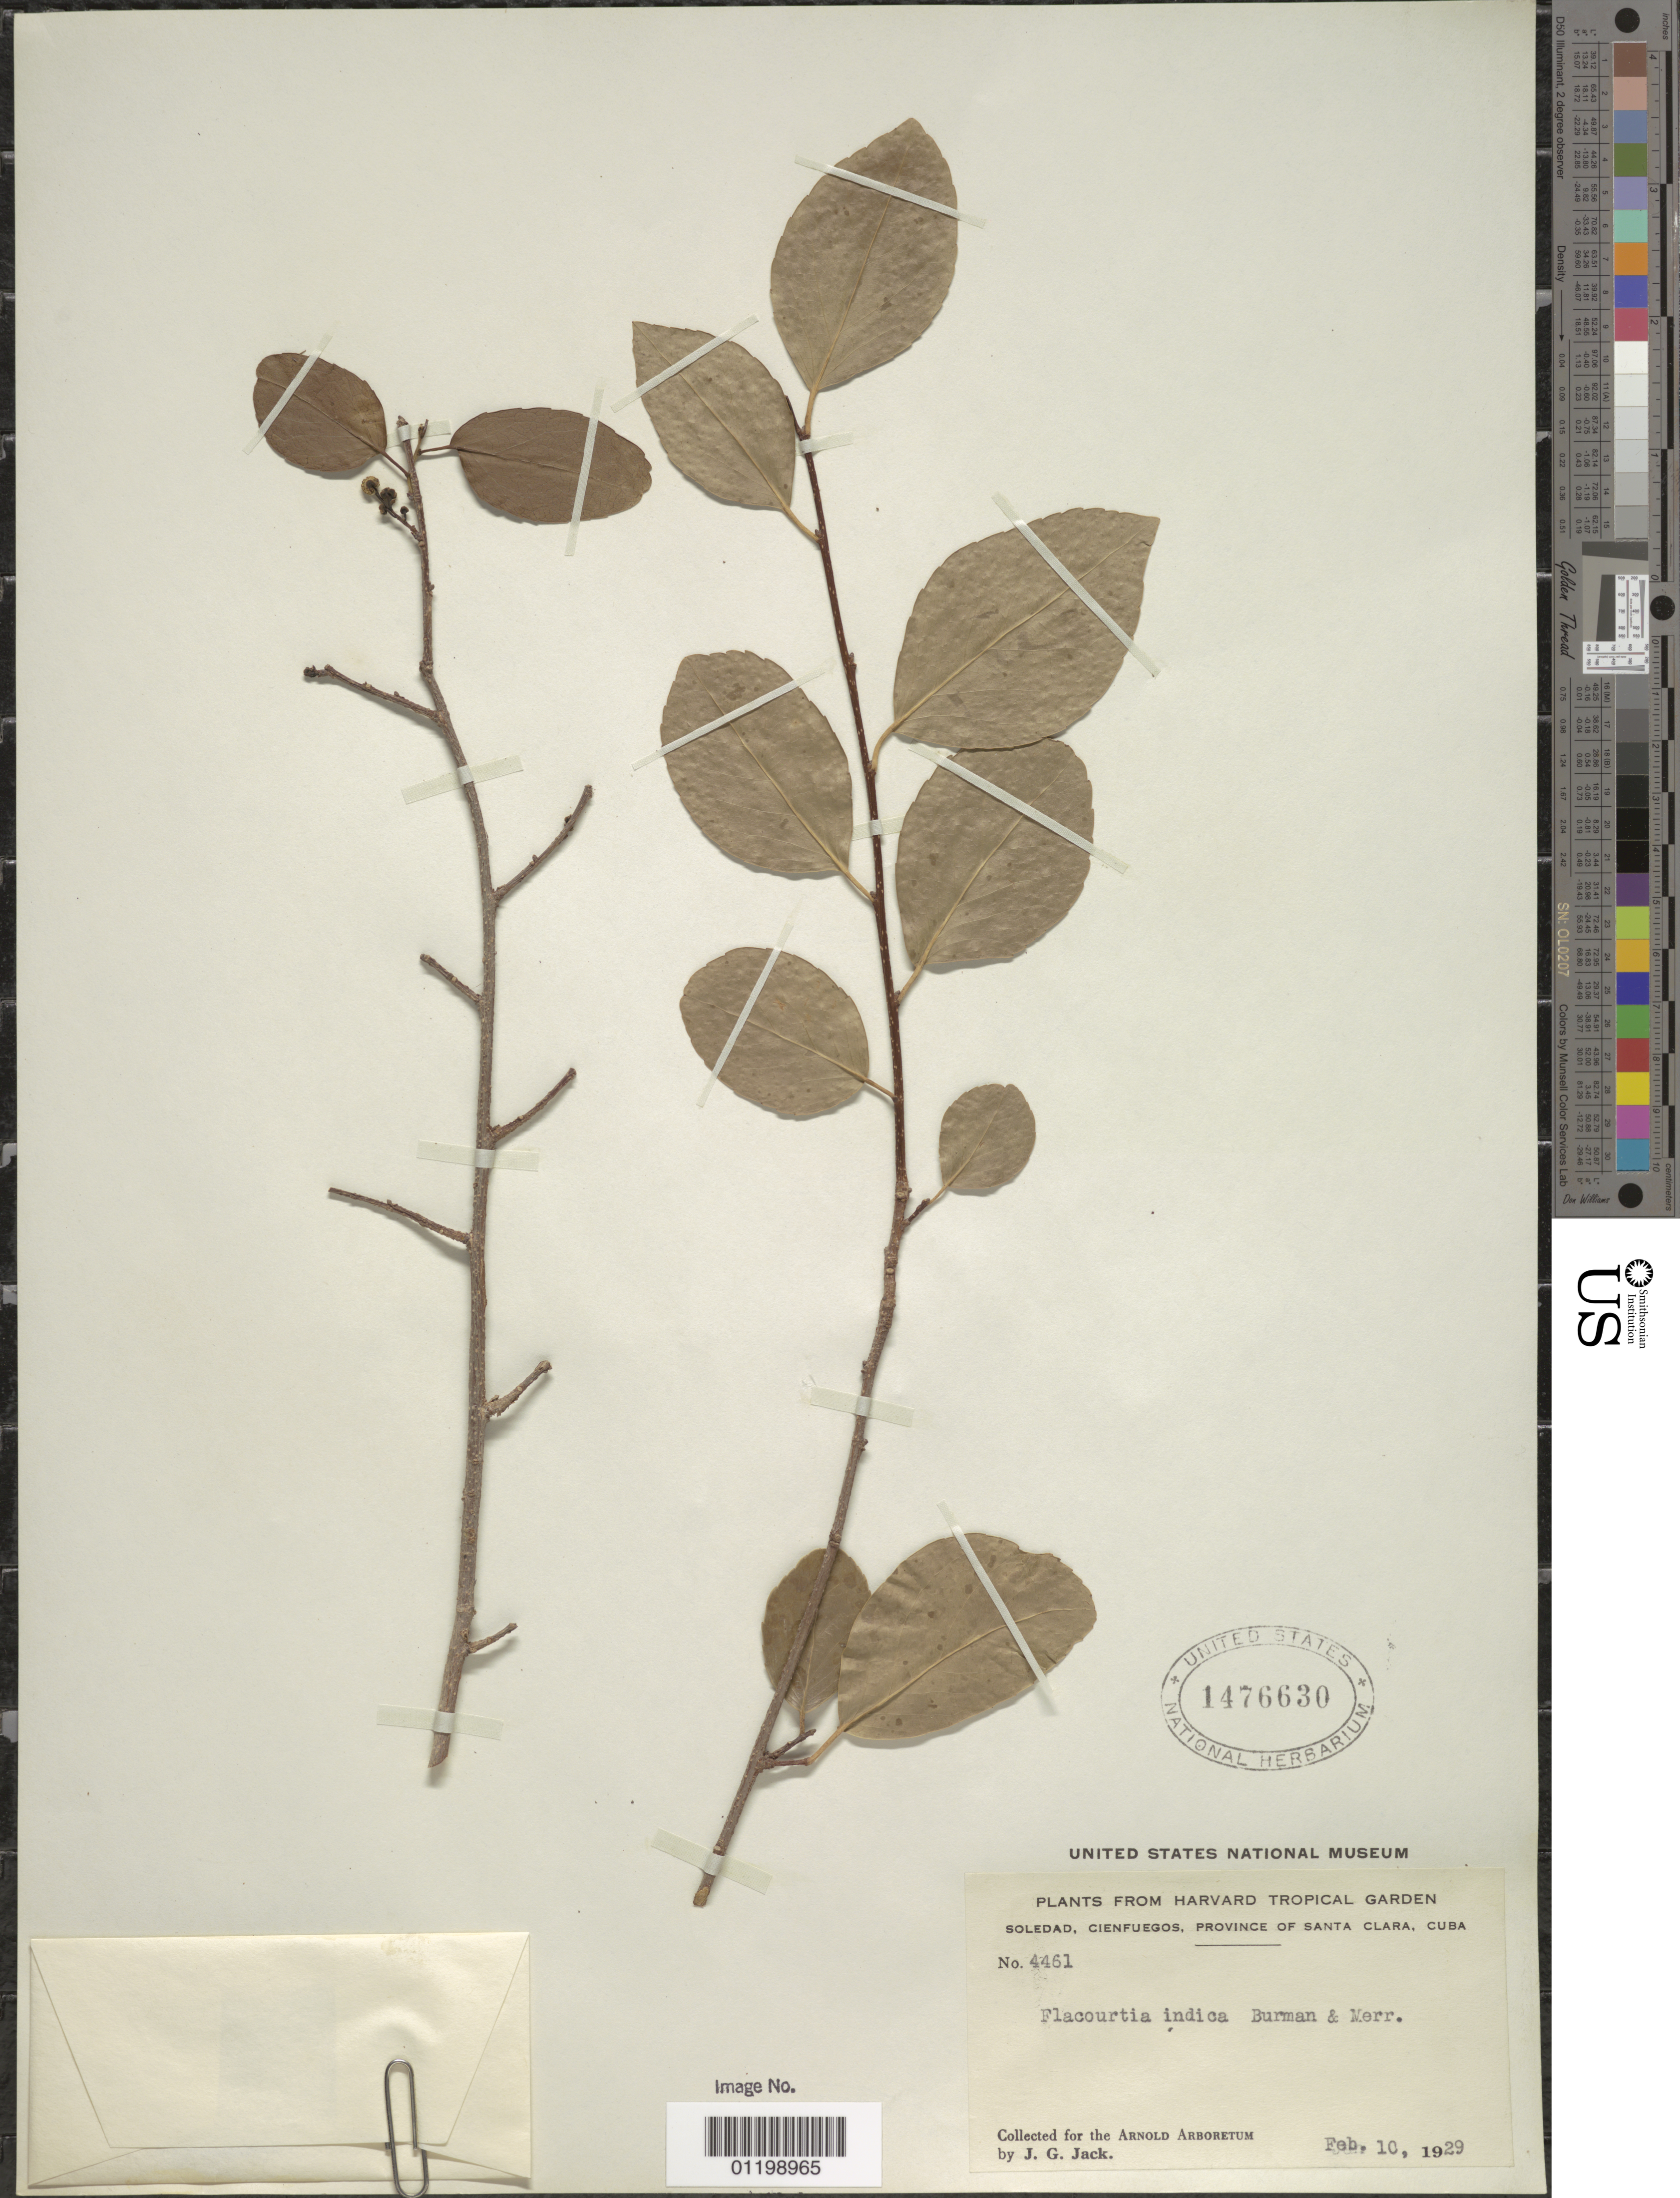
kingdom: Plantae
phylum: Tracheophyta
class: Magnoliopsida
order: Malpighiales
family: Salicaceae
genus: Flacourtia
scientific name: Flacourtia indica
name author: (Burm. f.) Merr.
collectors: J. G. Jack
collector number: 4461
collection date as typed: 10 Feb 1929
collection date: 1929-02-10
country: Cuba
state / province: Cienfuegos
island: Cuba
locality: Soledad, Cienfuegos, Province of Santa Clara, Cuba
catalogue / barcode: US 1476630